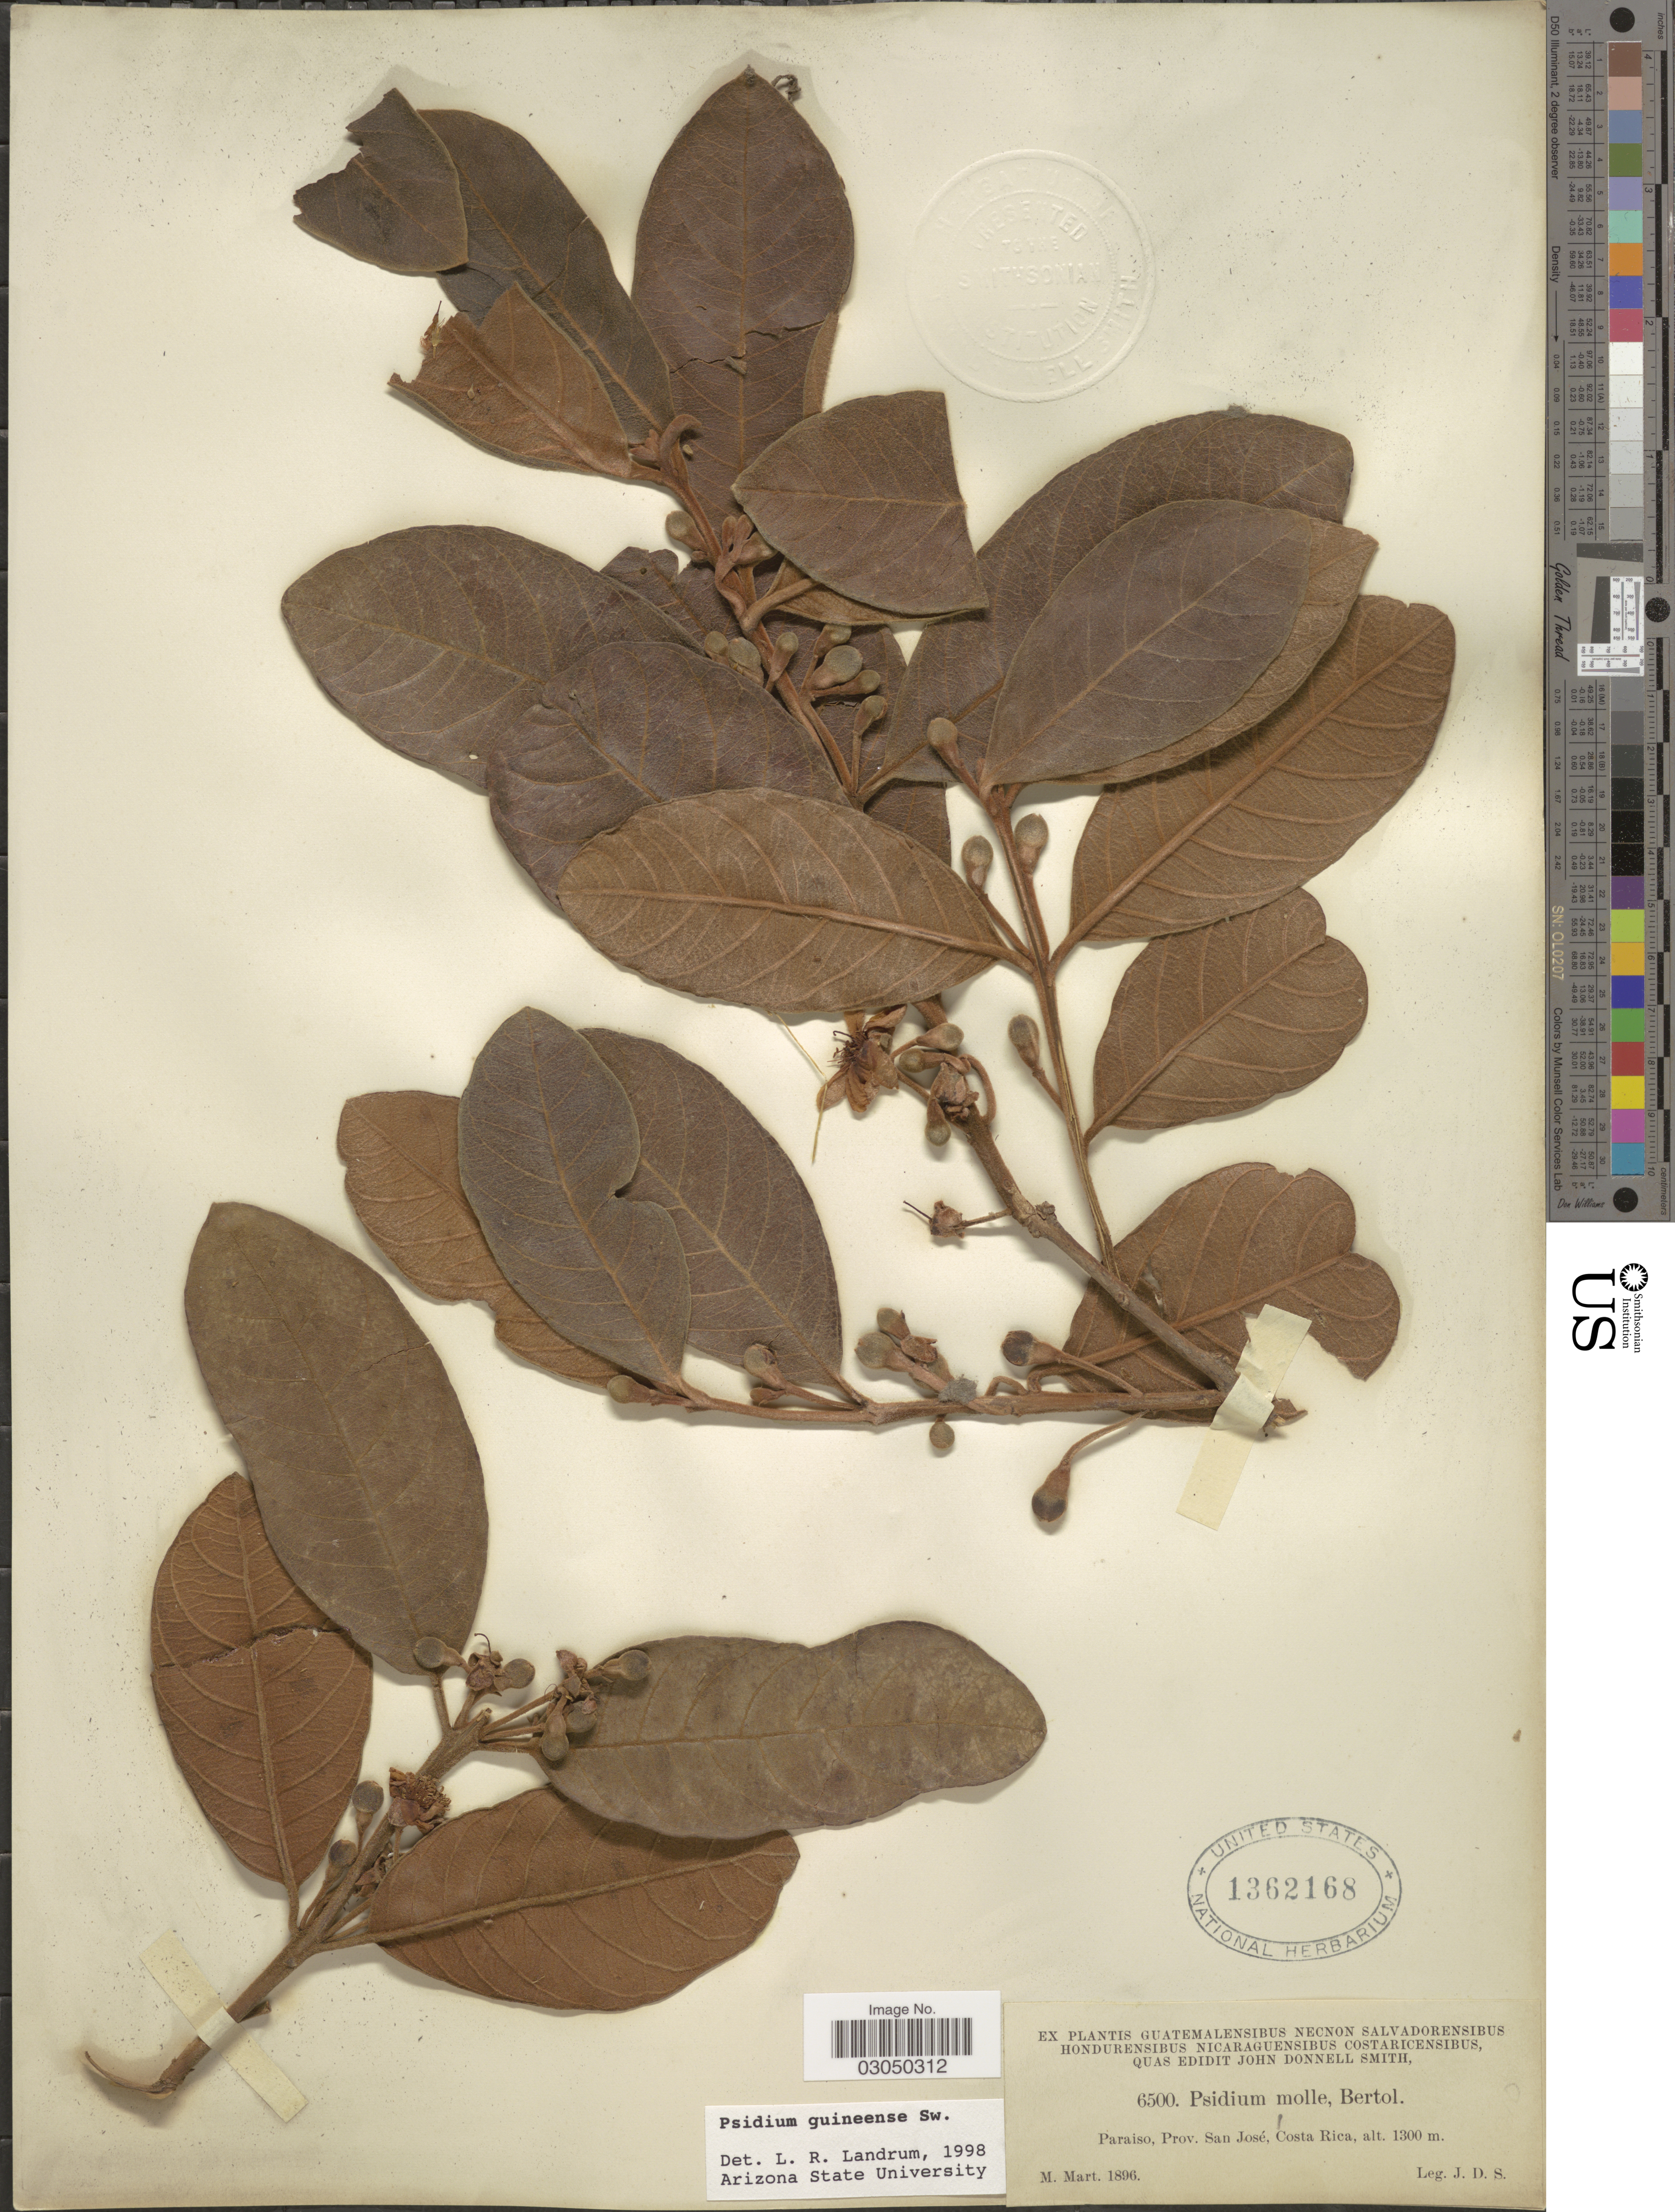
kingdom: Plantae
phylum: Tracheophyta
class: Magnoliopsida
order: Myrtales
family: Myrtaceae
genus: Psidium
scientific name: Psidium guineense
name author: Sw.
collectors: J. Donnell Smith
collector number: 6500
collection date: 1896-03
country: Costa Rica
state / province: San José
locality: Paraiso, Prov. San José.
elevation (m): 1300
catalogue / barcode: US 1362168